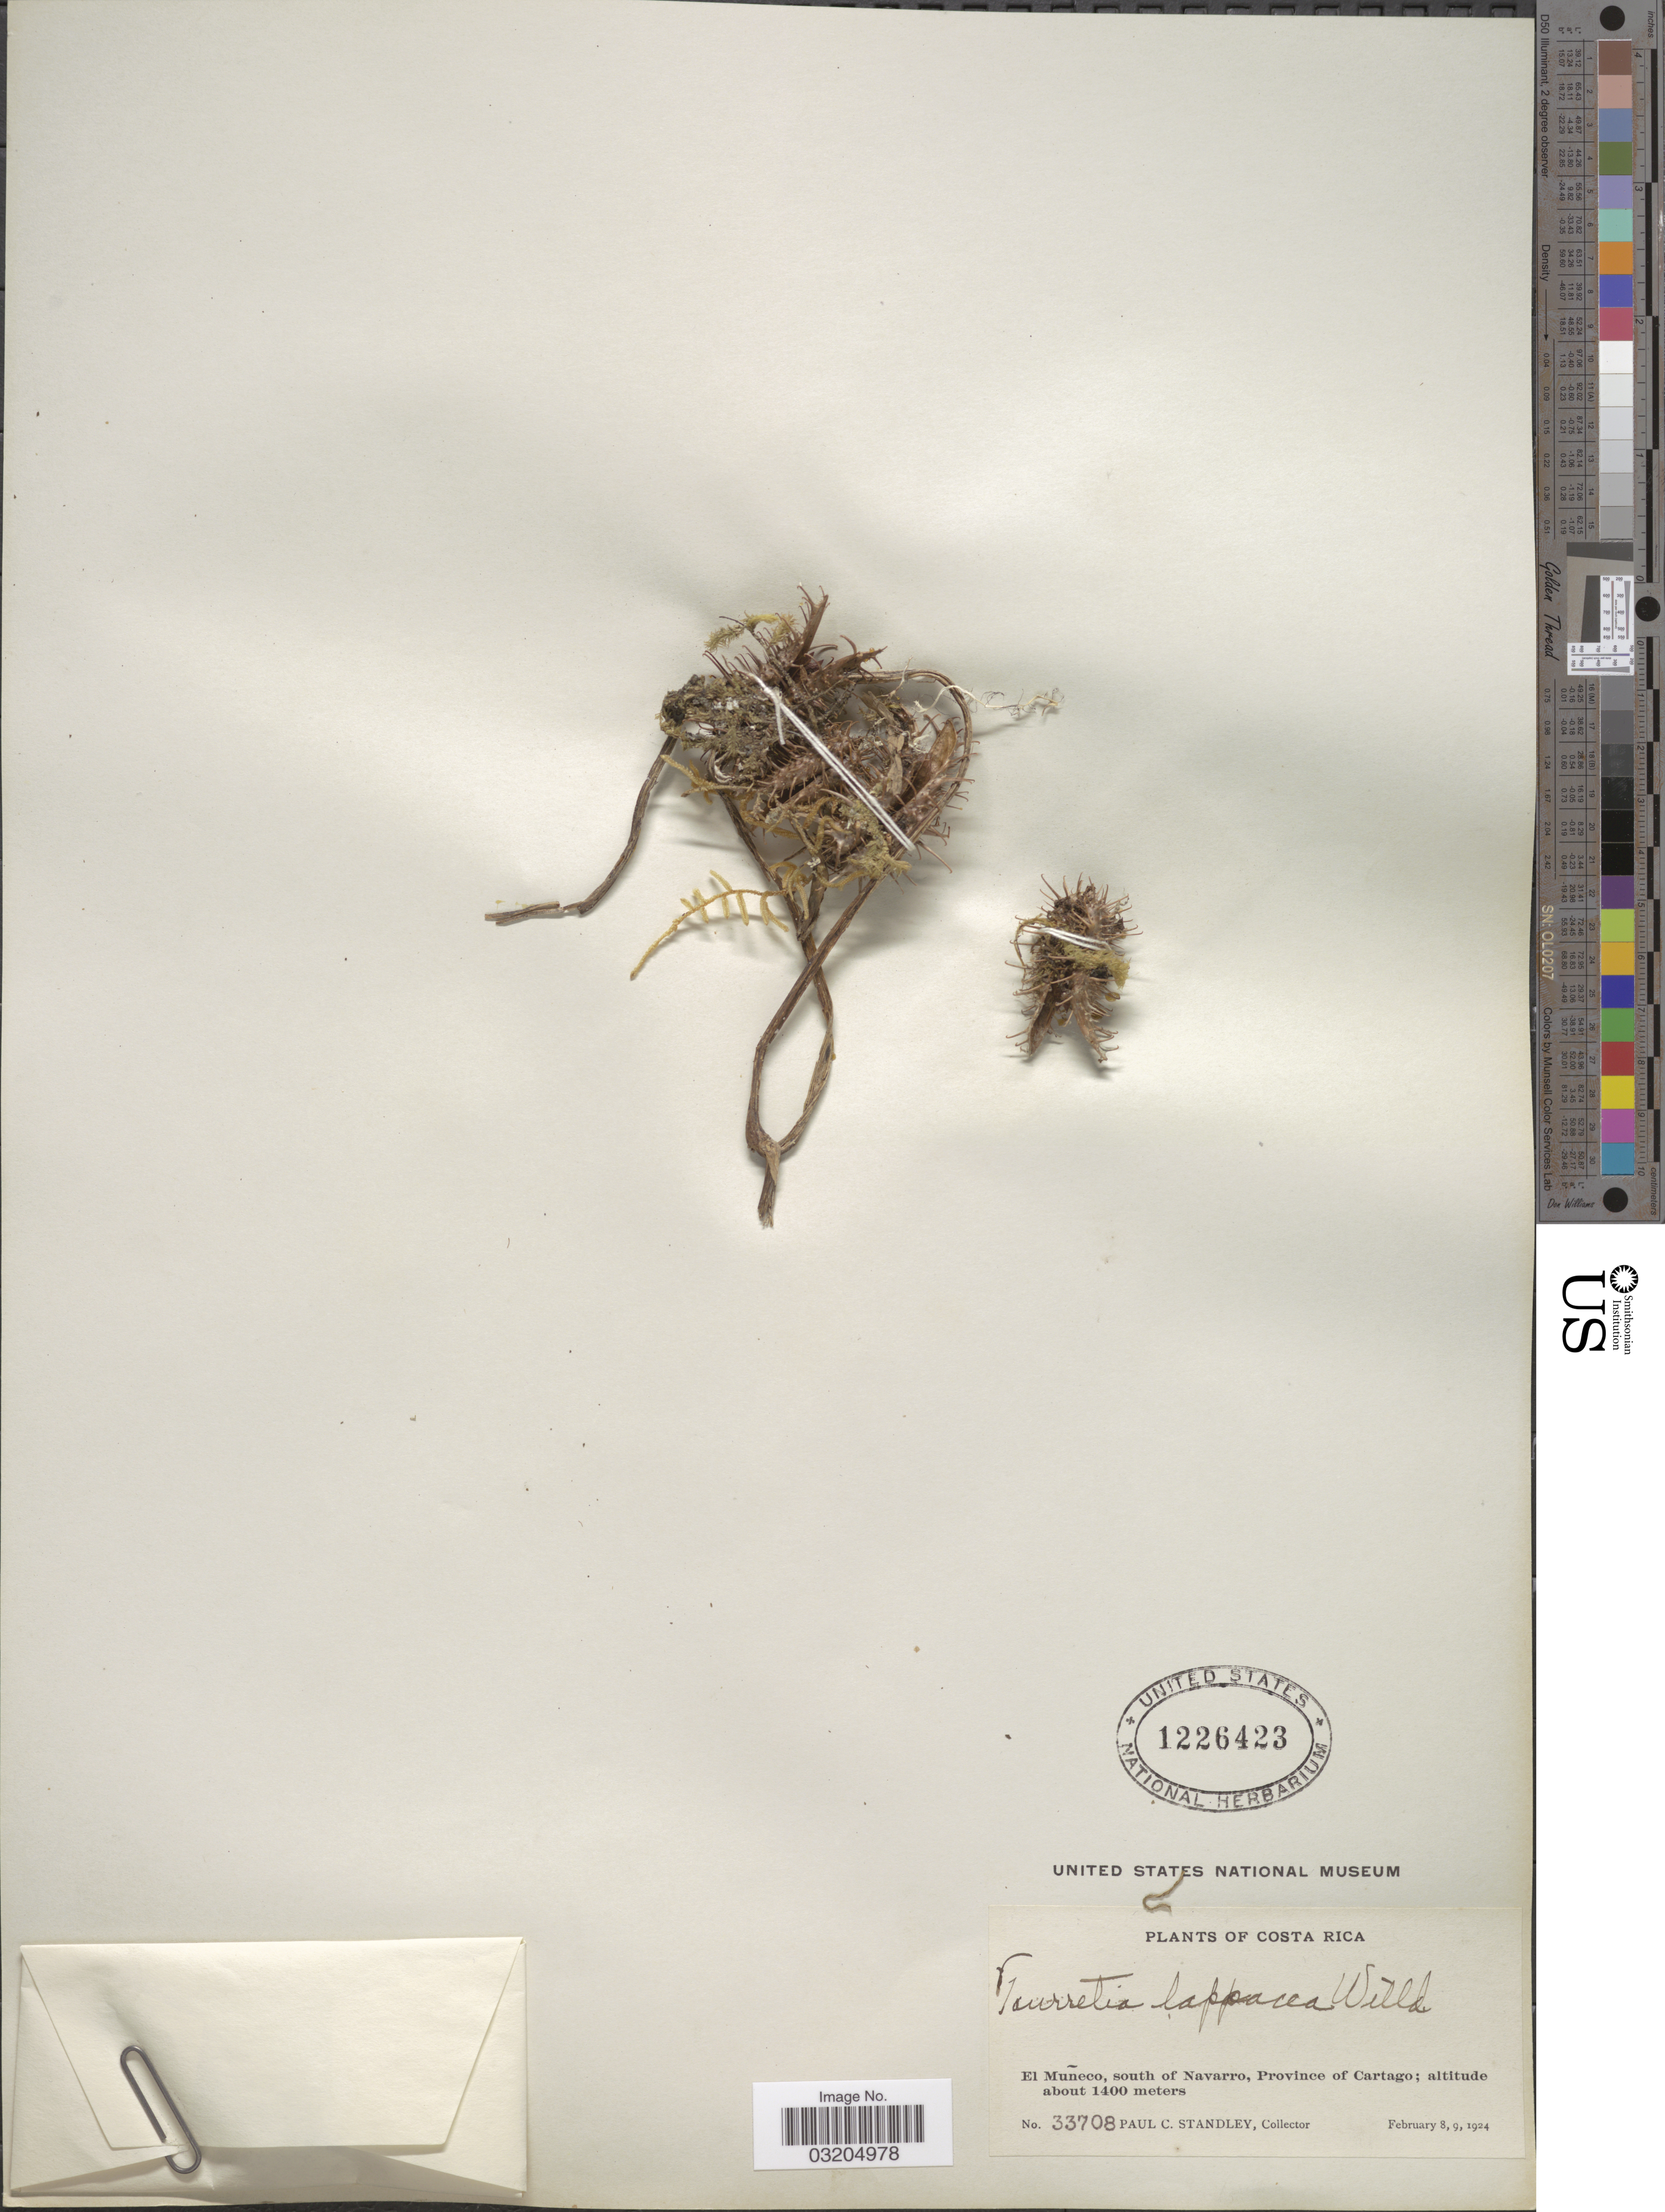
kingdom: Plantae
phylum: Tracheophyta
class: Magnoliopsida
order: Lamiales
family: Bignoniaceae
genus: Tourrettia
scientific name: Tourrettia lappacea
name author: (L'Hér.) Willd.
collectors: P. C. Standley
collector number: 33708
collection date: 1924-02-08/1924-02-09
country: Costa Rica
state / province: Cartago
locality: El Muñeco, south of Navarro.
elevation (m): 1400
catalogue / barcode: US 1226423